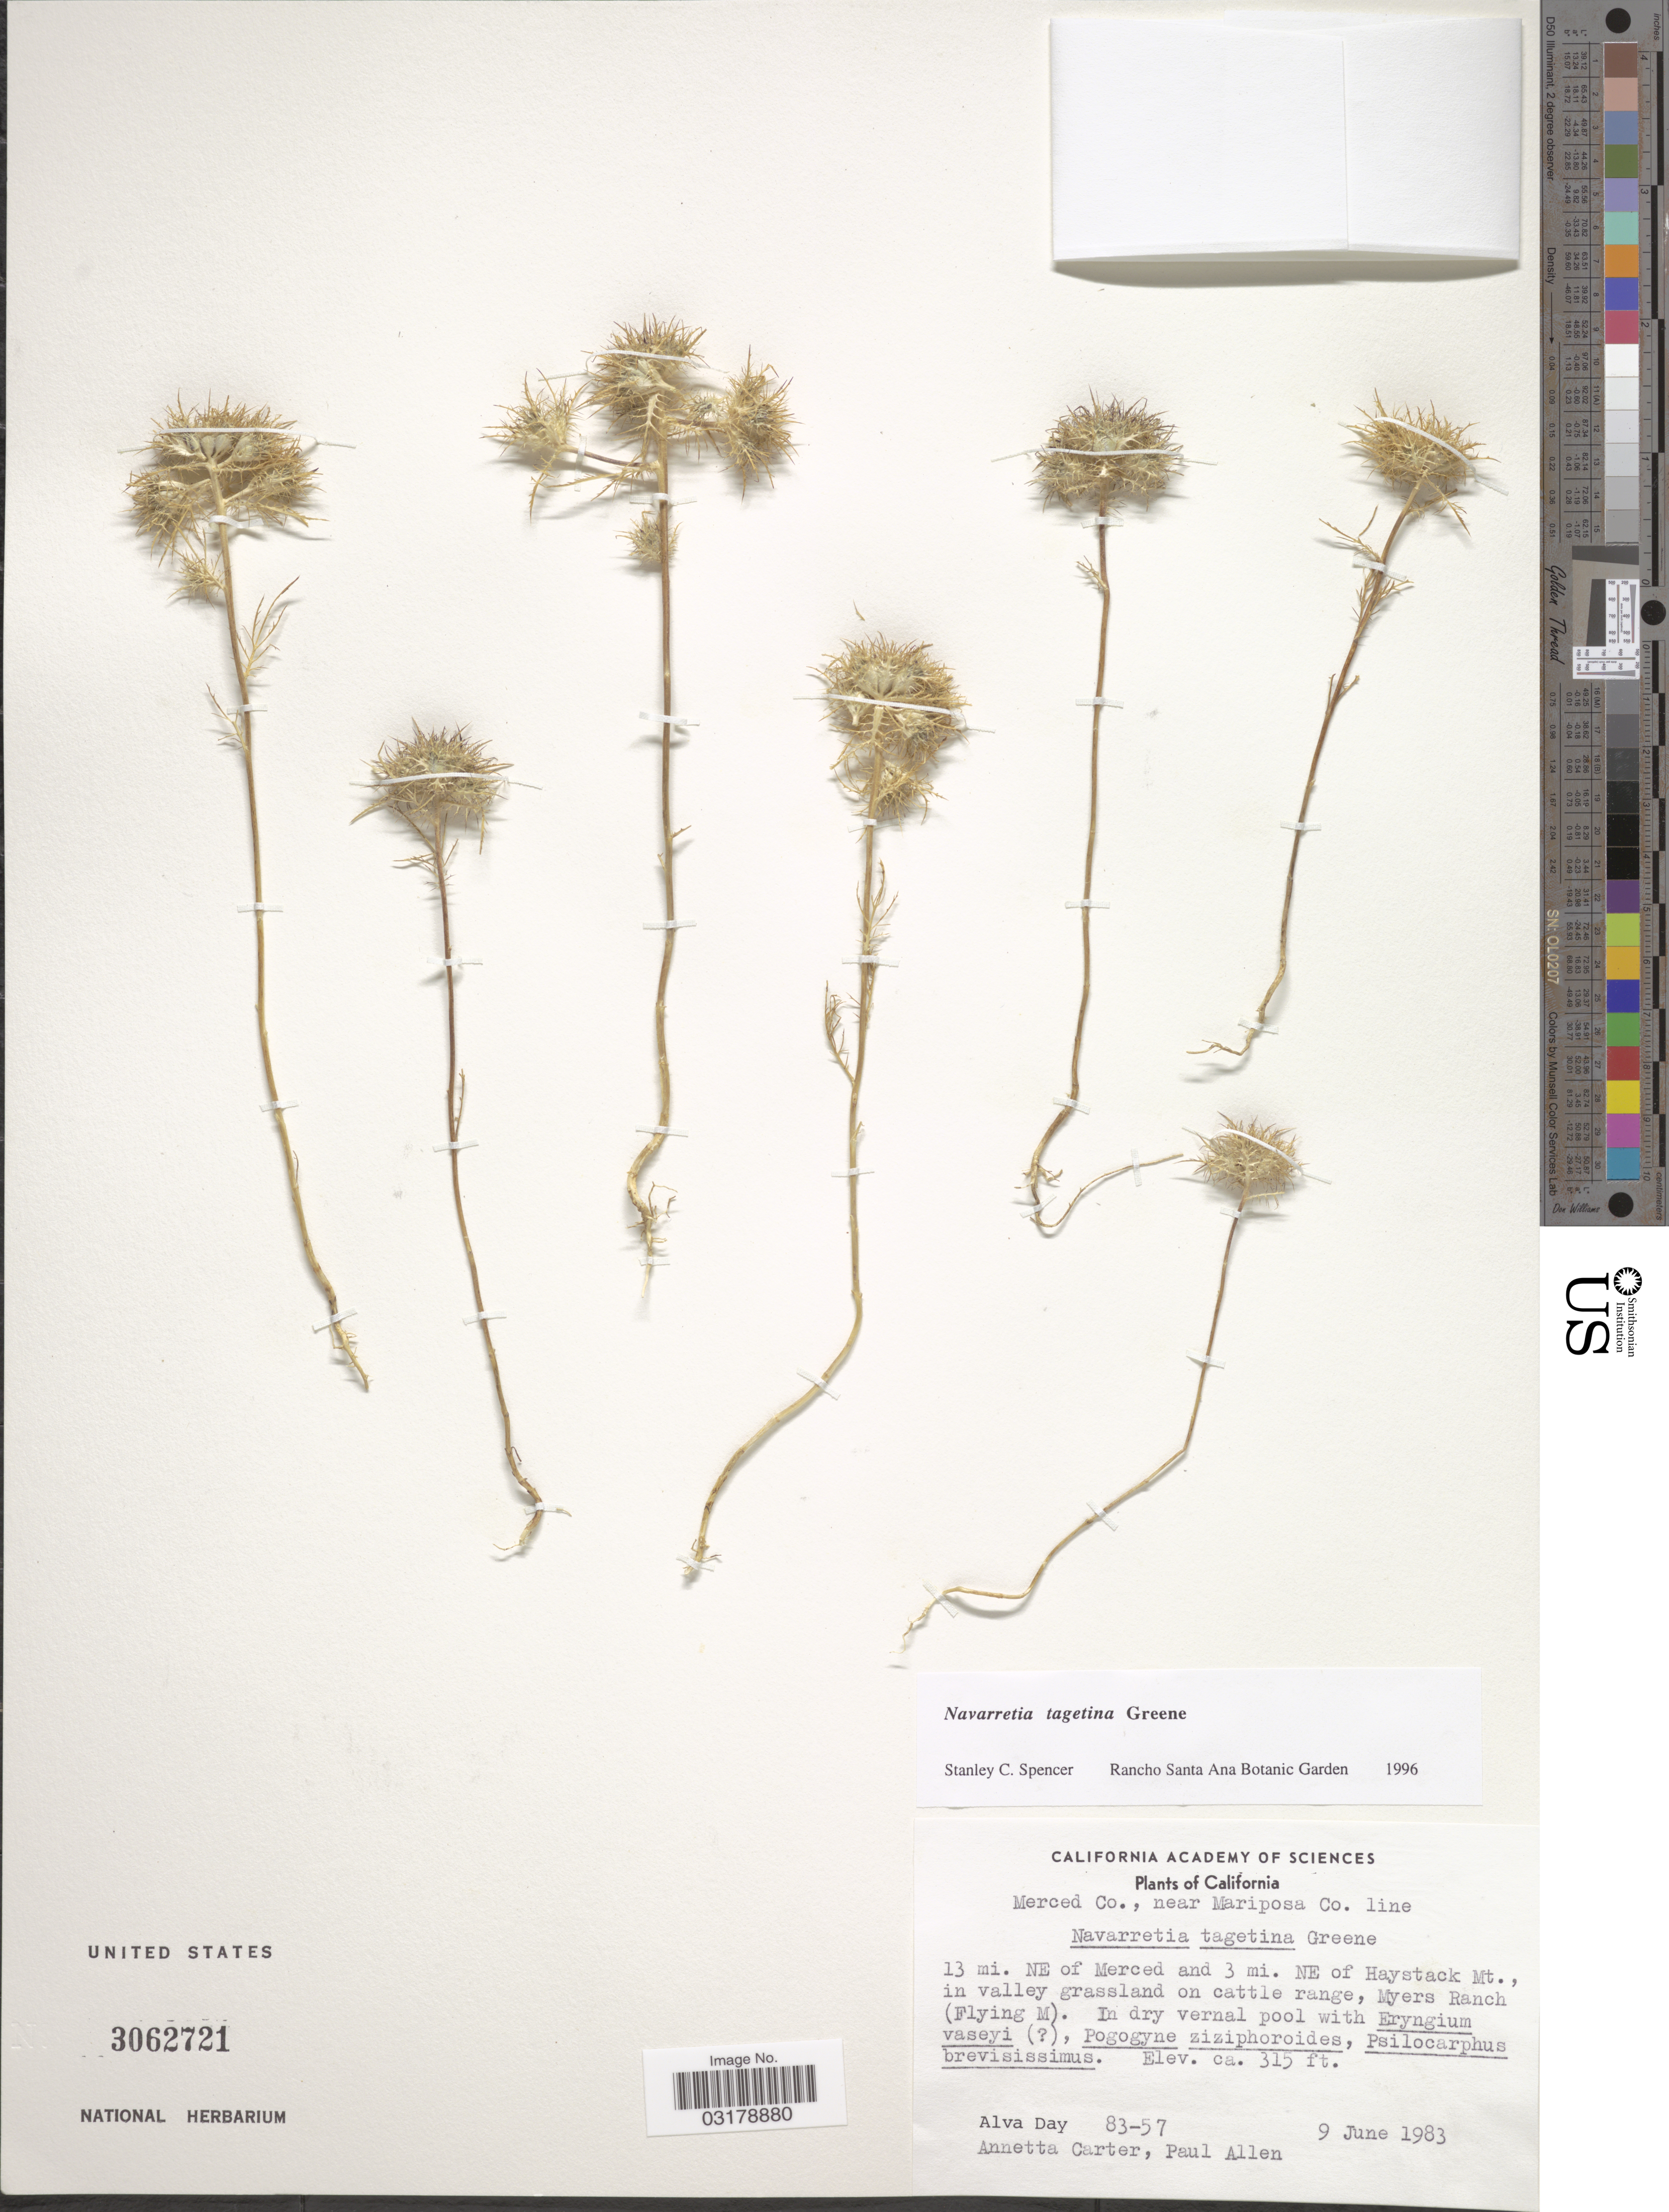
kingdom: Plantae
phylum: Tracheophyta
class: Magnoliopsida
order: Ericales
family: Polemoniaceae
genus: Navarretia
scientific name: Navarretia tagetina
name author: S.W. Greene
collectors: A. G. Day, A. Carter & P. H. Allen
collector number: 83-57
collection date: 1983-06-09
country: United States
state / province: California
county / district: Mariposa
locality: Merced Co., near Mariposa Co. line. 13 mi. NE of Merced and 3 mi. NE of Haystack Mt., in valley grassland on cattle range. Myers Ranch (Flying M.).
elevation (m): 96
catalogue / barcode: US 3062721